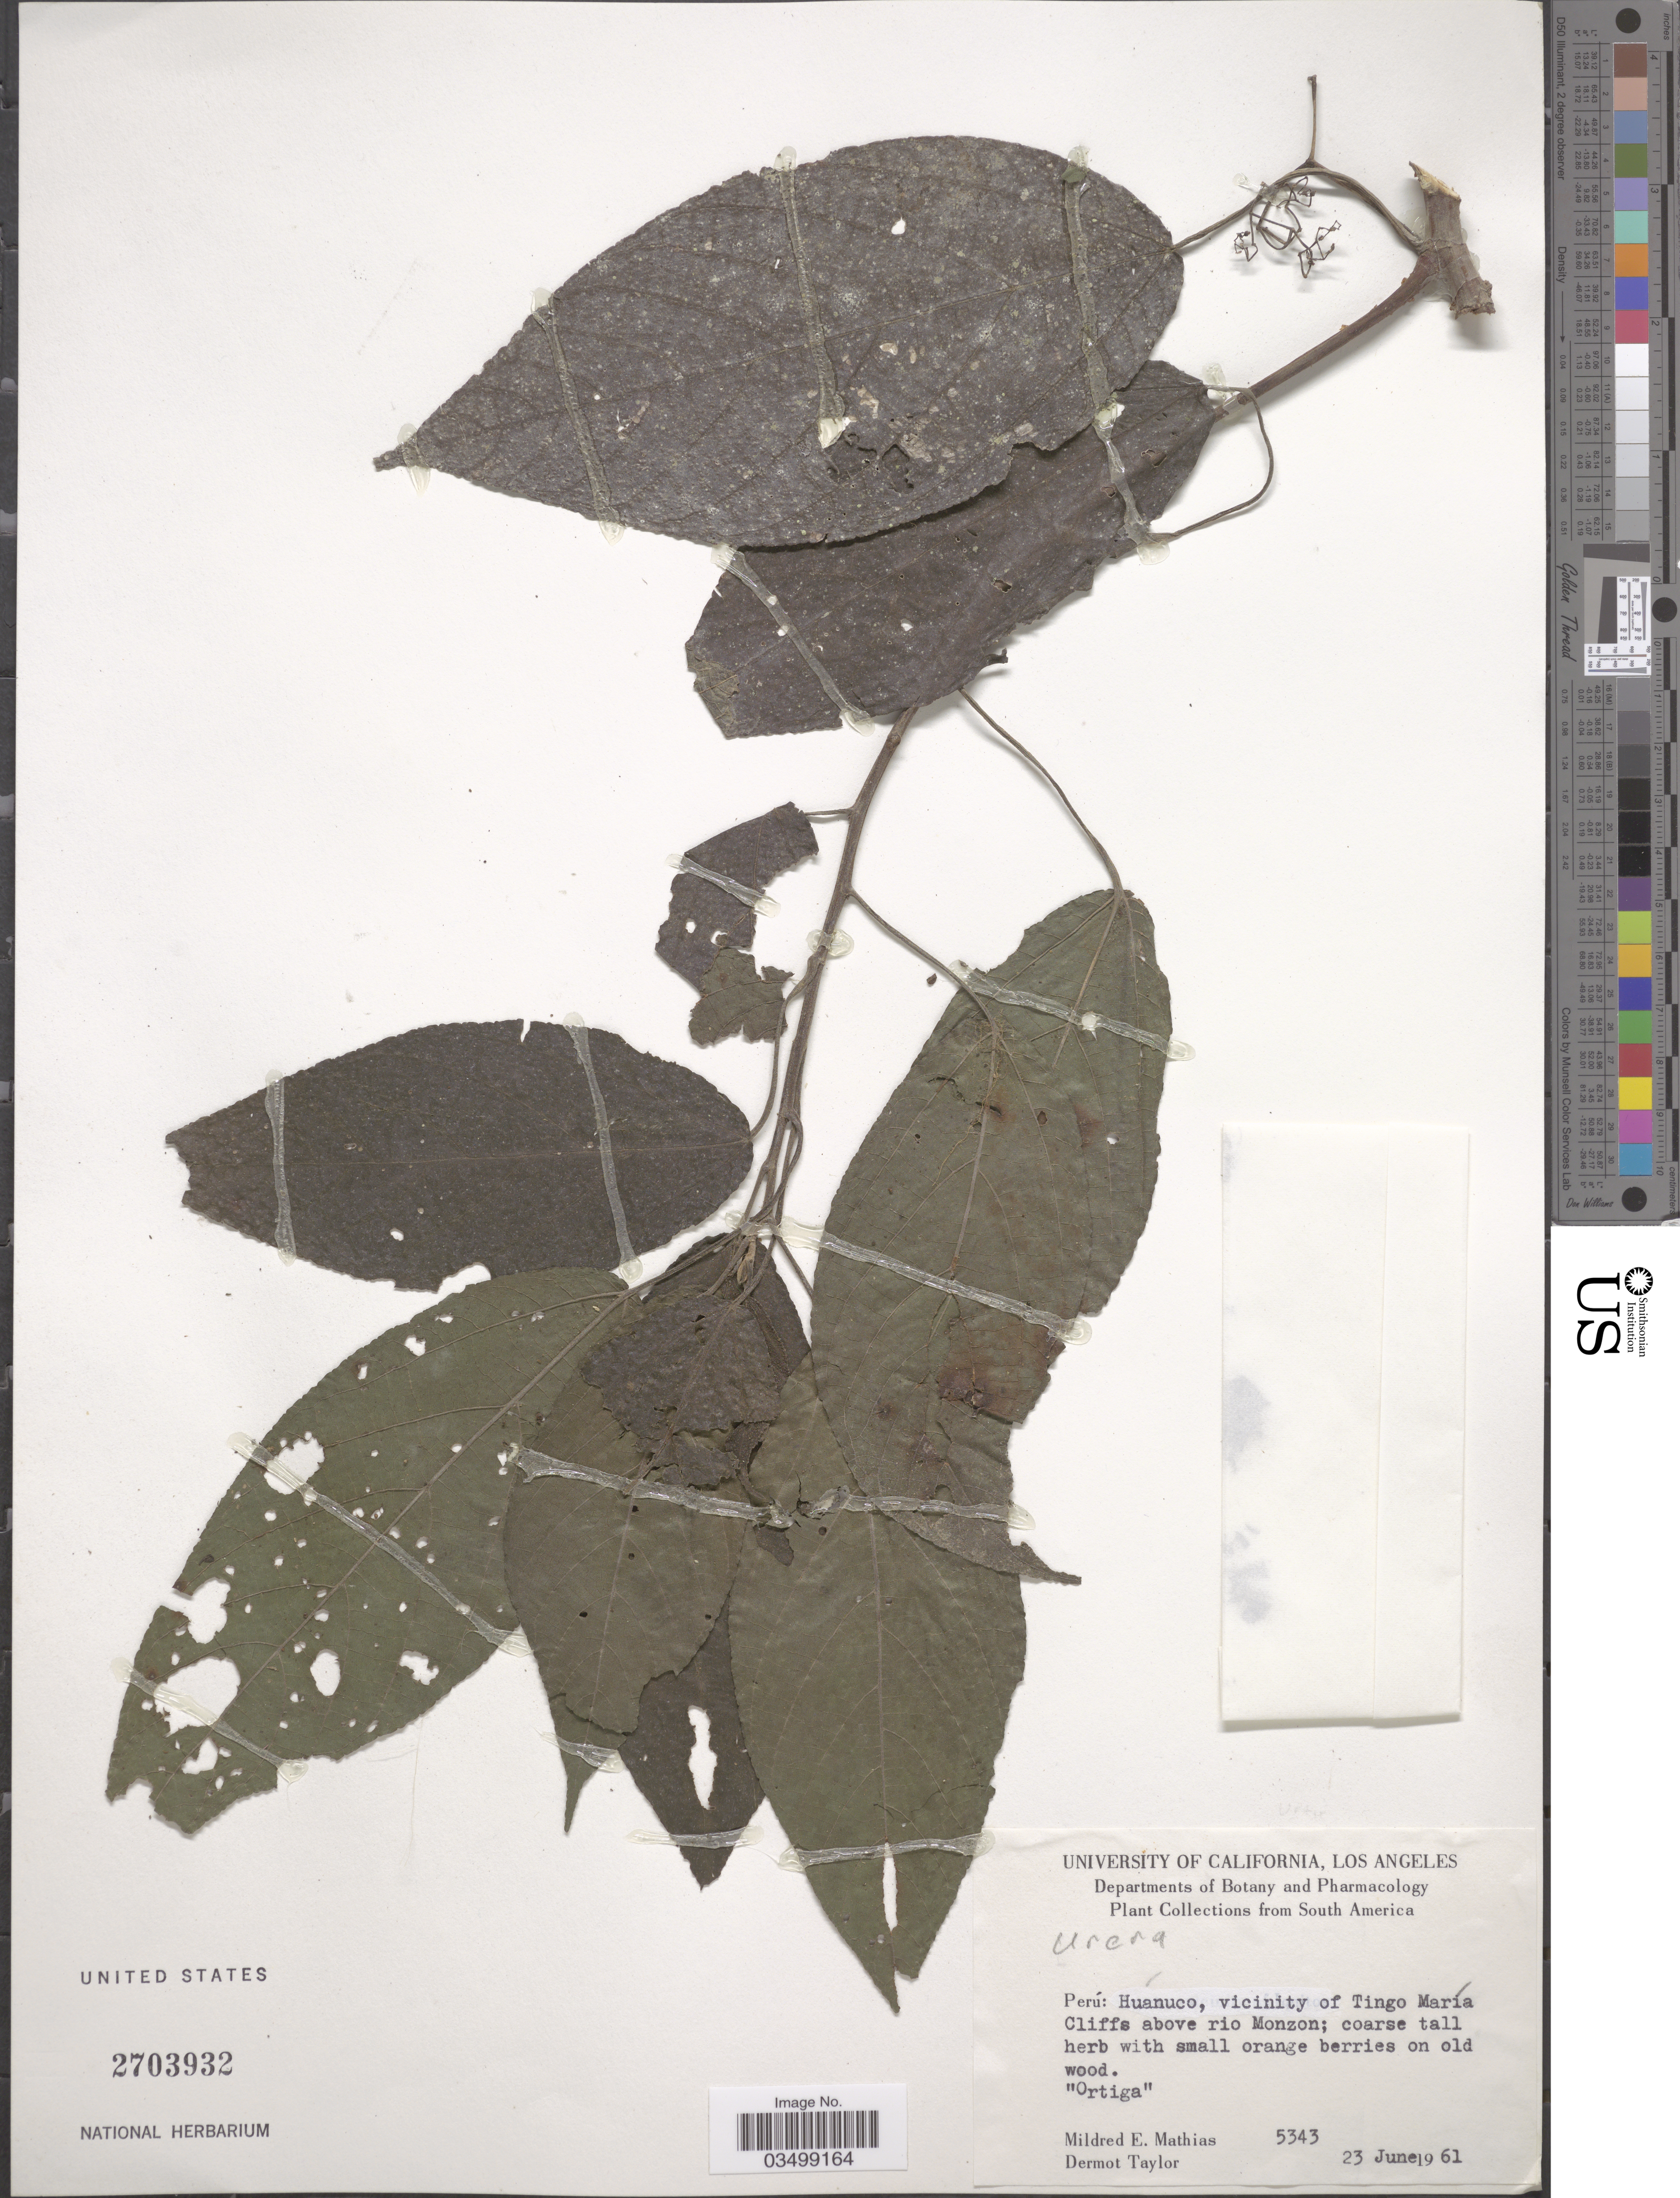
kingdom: Plantae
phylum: Tracheophyta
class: Magnoliopsida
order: Rosales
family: Urticaceae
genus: Urera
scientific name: Urera sp.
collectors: M. E. Mathias & D. Taylor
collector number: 5343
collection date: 1961-06-23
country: Peru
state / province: Huánuco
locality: Vicinity of Tingo María Cliffs above rio Monzon.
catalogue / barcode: US 2703932